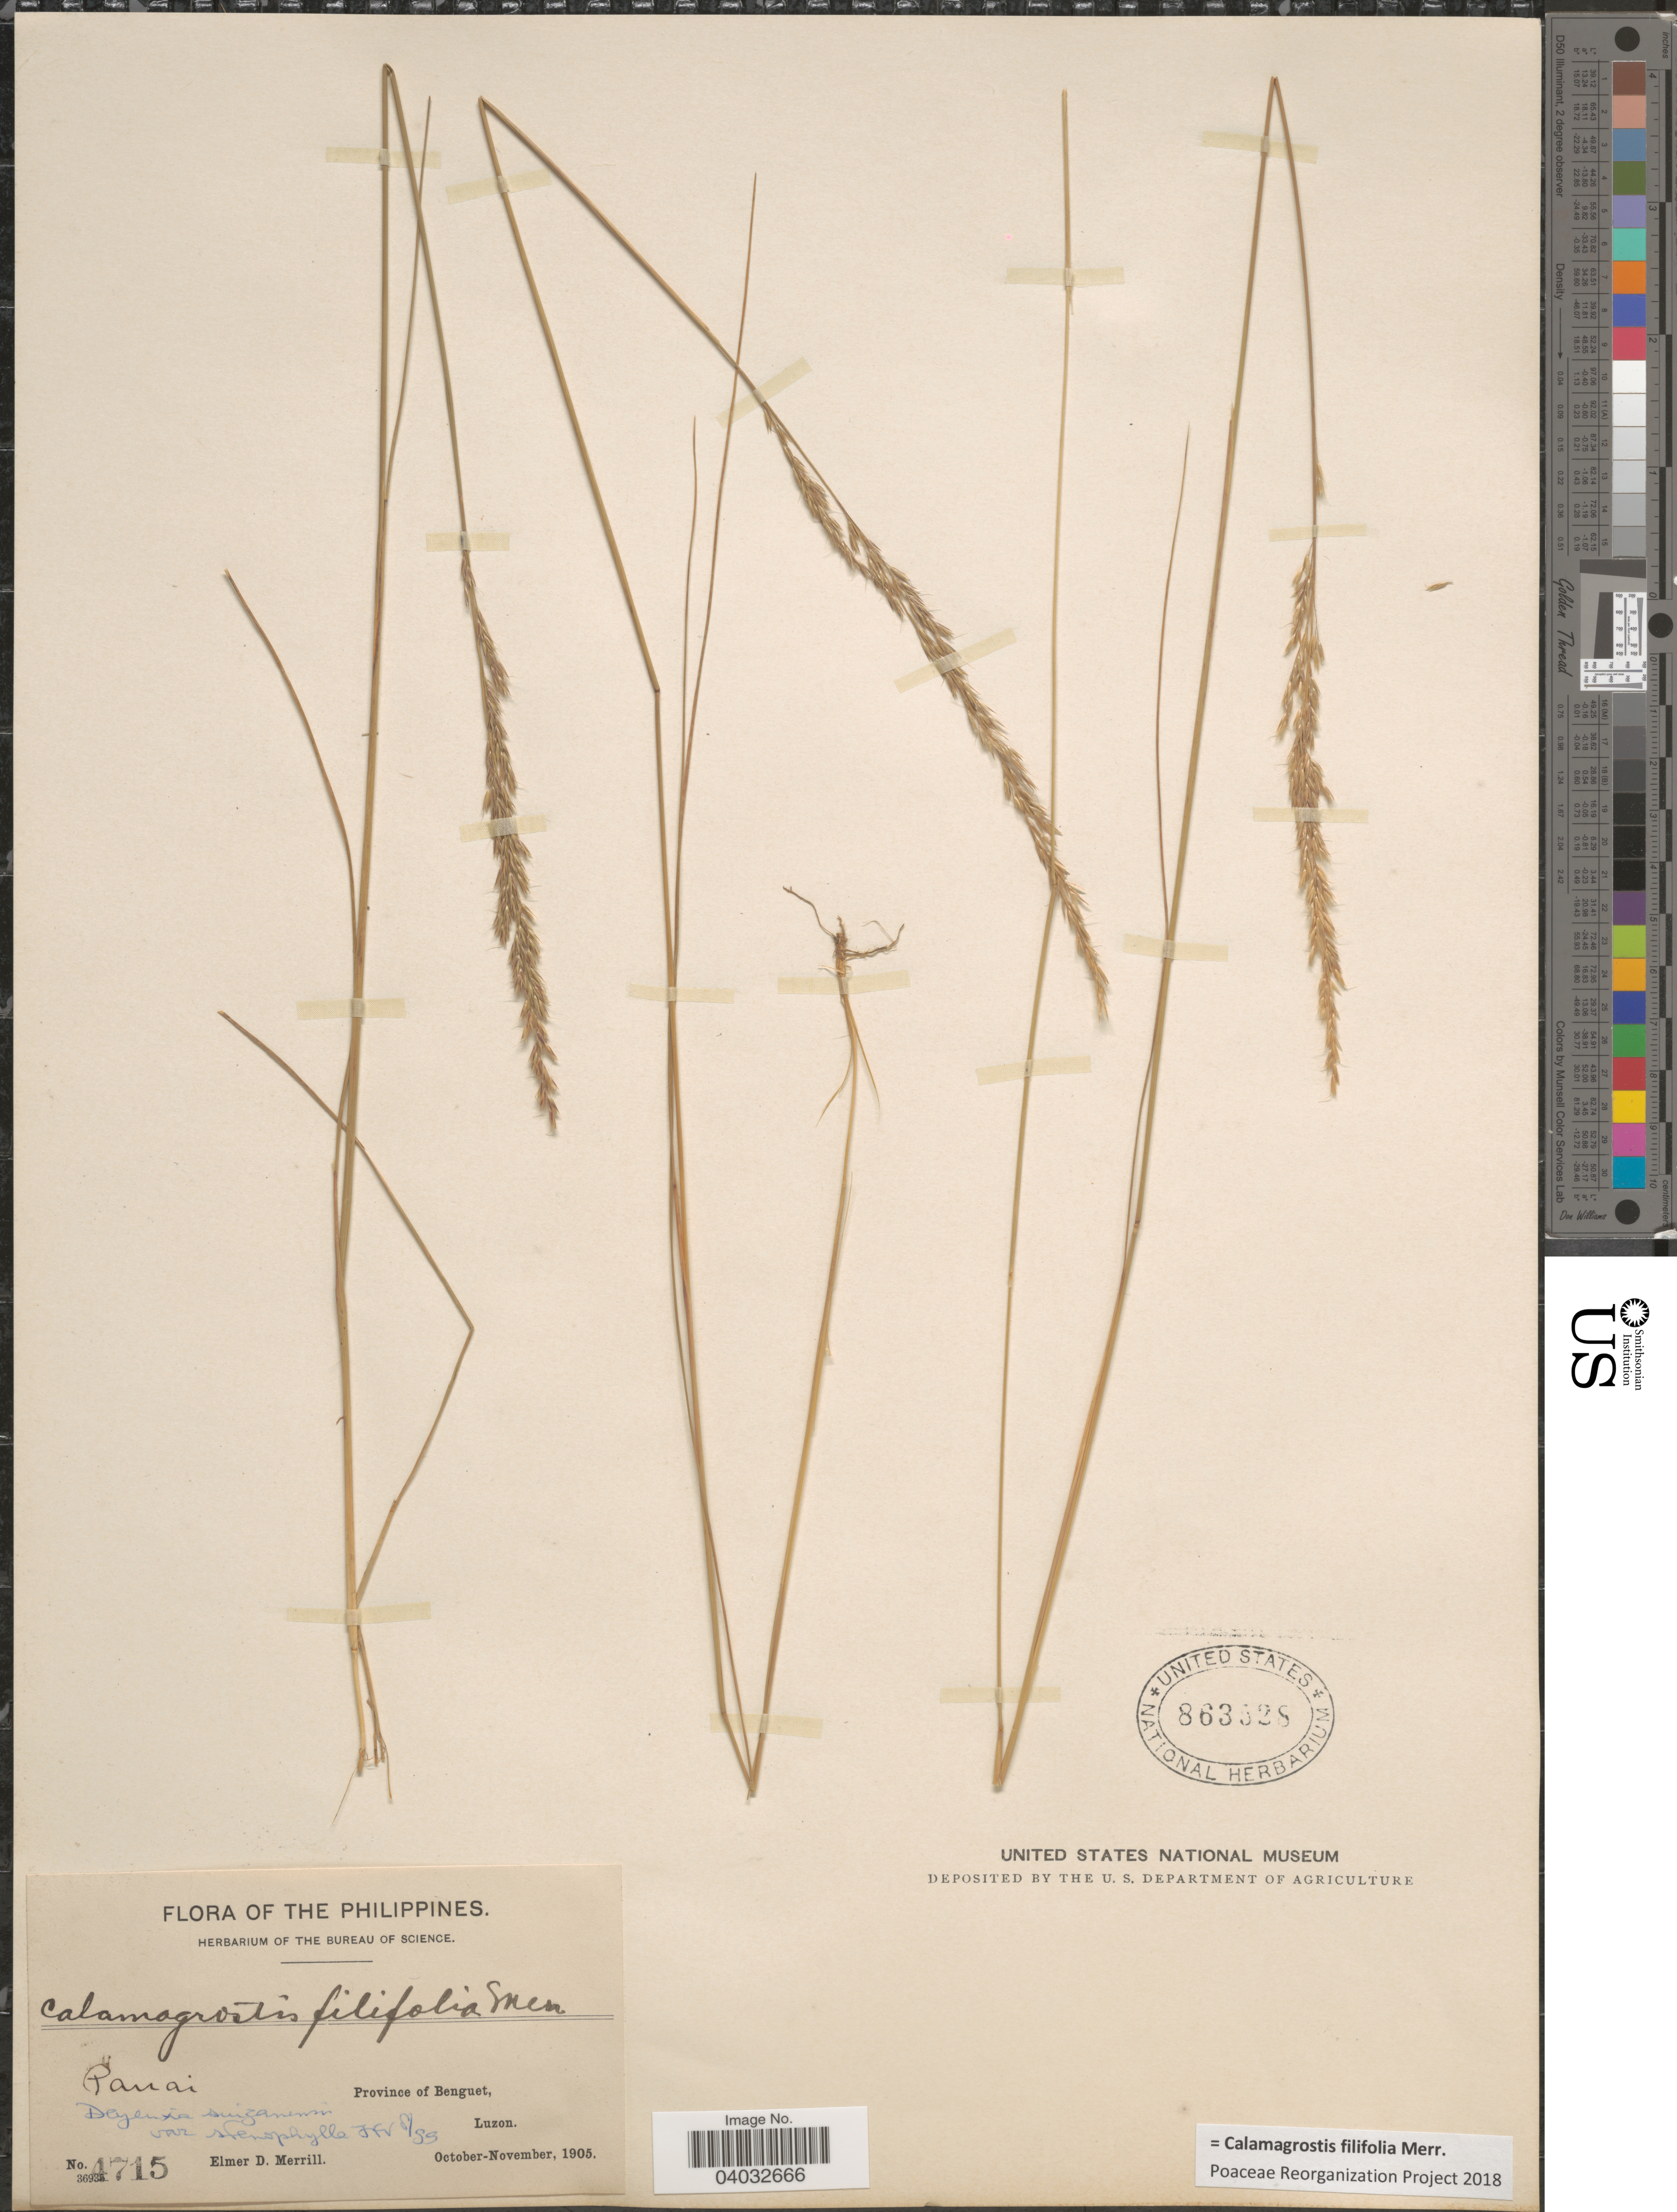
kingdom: Plantae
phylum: Tracheophyta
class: Liliopsida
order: Poales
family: Poaceae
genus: Calamagrostis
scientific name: Calamagrostis filifolia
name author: Merr.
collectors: E. D. Merrill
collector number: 4715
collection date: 1905-10/1905-11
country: Philippines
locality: The Philippines. Panai. Province of Benguet, Luzon.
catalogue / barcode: US 863628